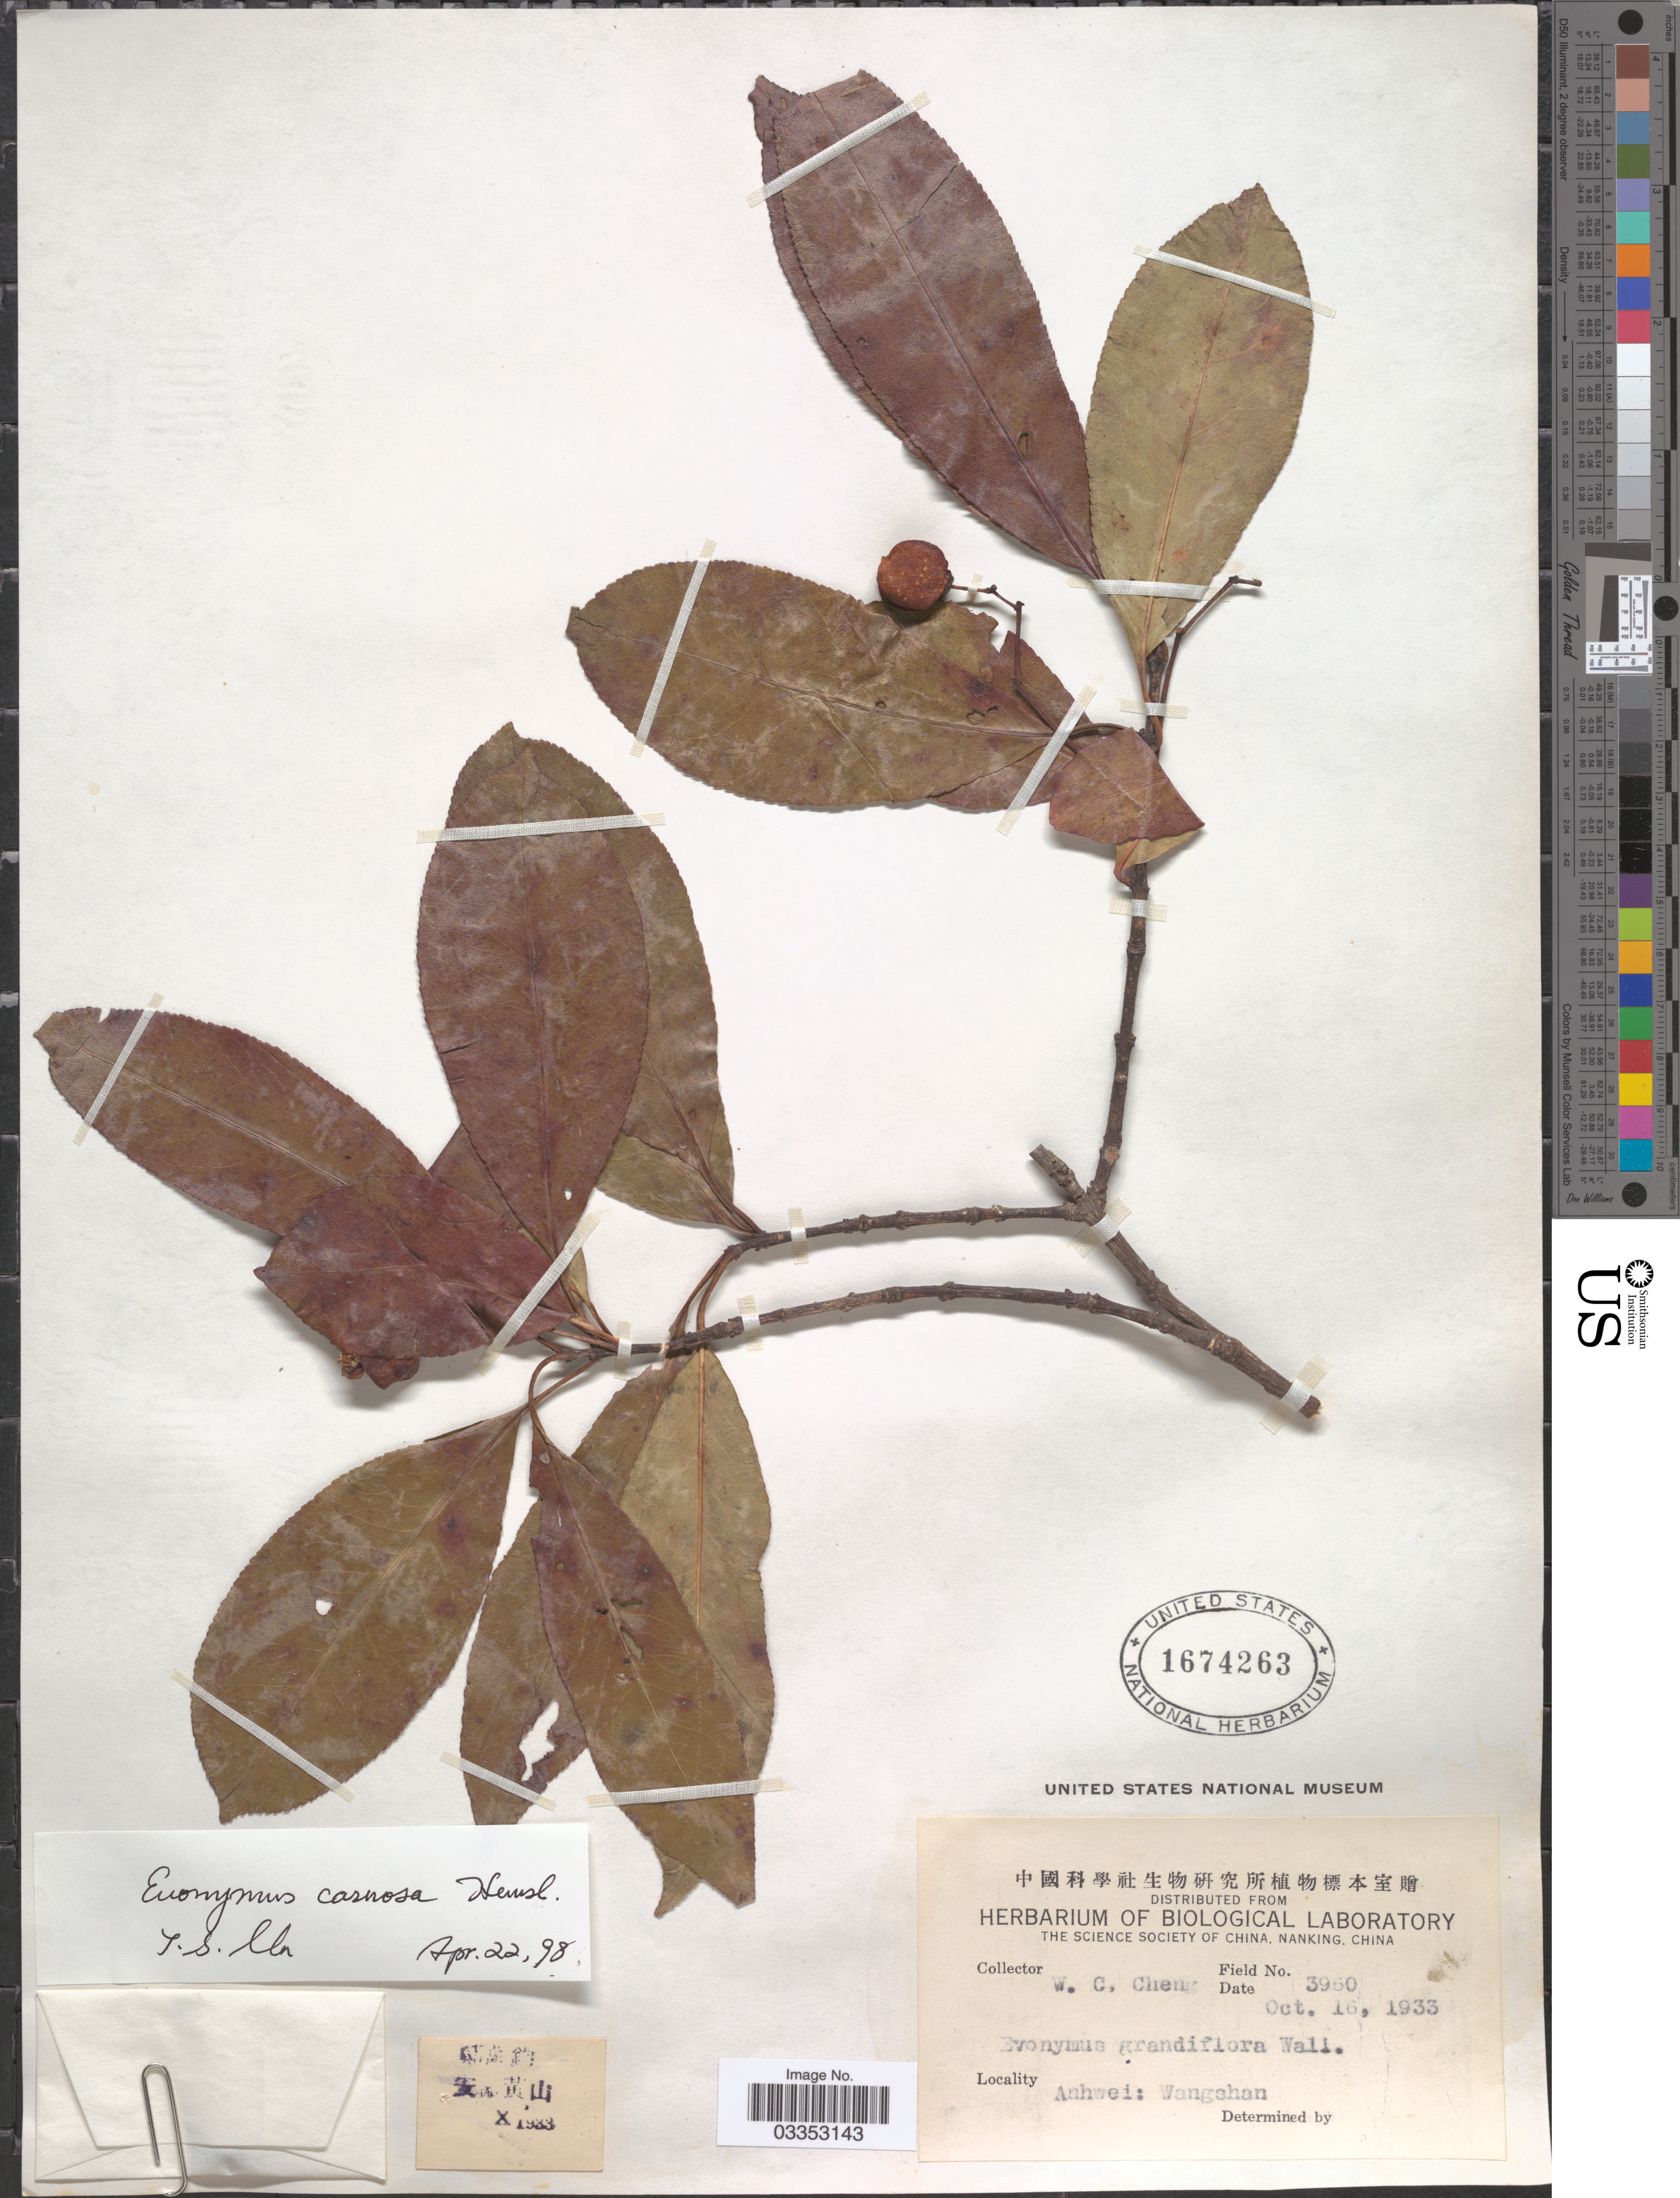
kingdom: Plantae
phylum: Tracheophyta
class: Magnoliopsida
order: Celastrales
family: Celastraceae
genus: Euonymus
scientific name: Euonymus carnosus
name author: Hemsl.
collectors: W. C. Cheng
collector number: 3960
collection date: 1933-10-16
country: China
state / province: Anhui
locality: Anhwei: Wangshan.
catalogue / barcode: US 1674263